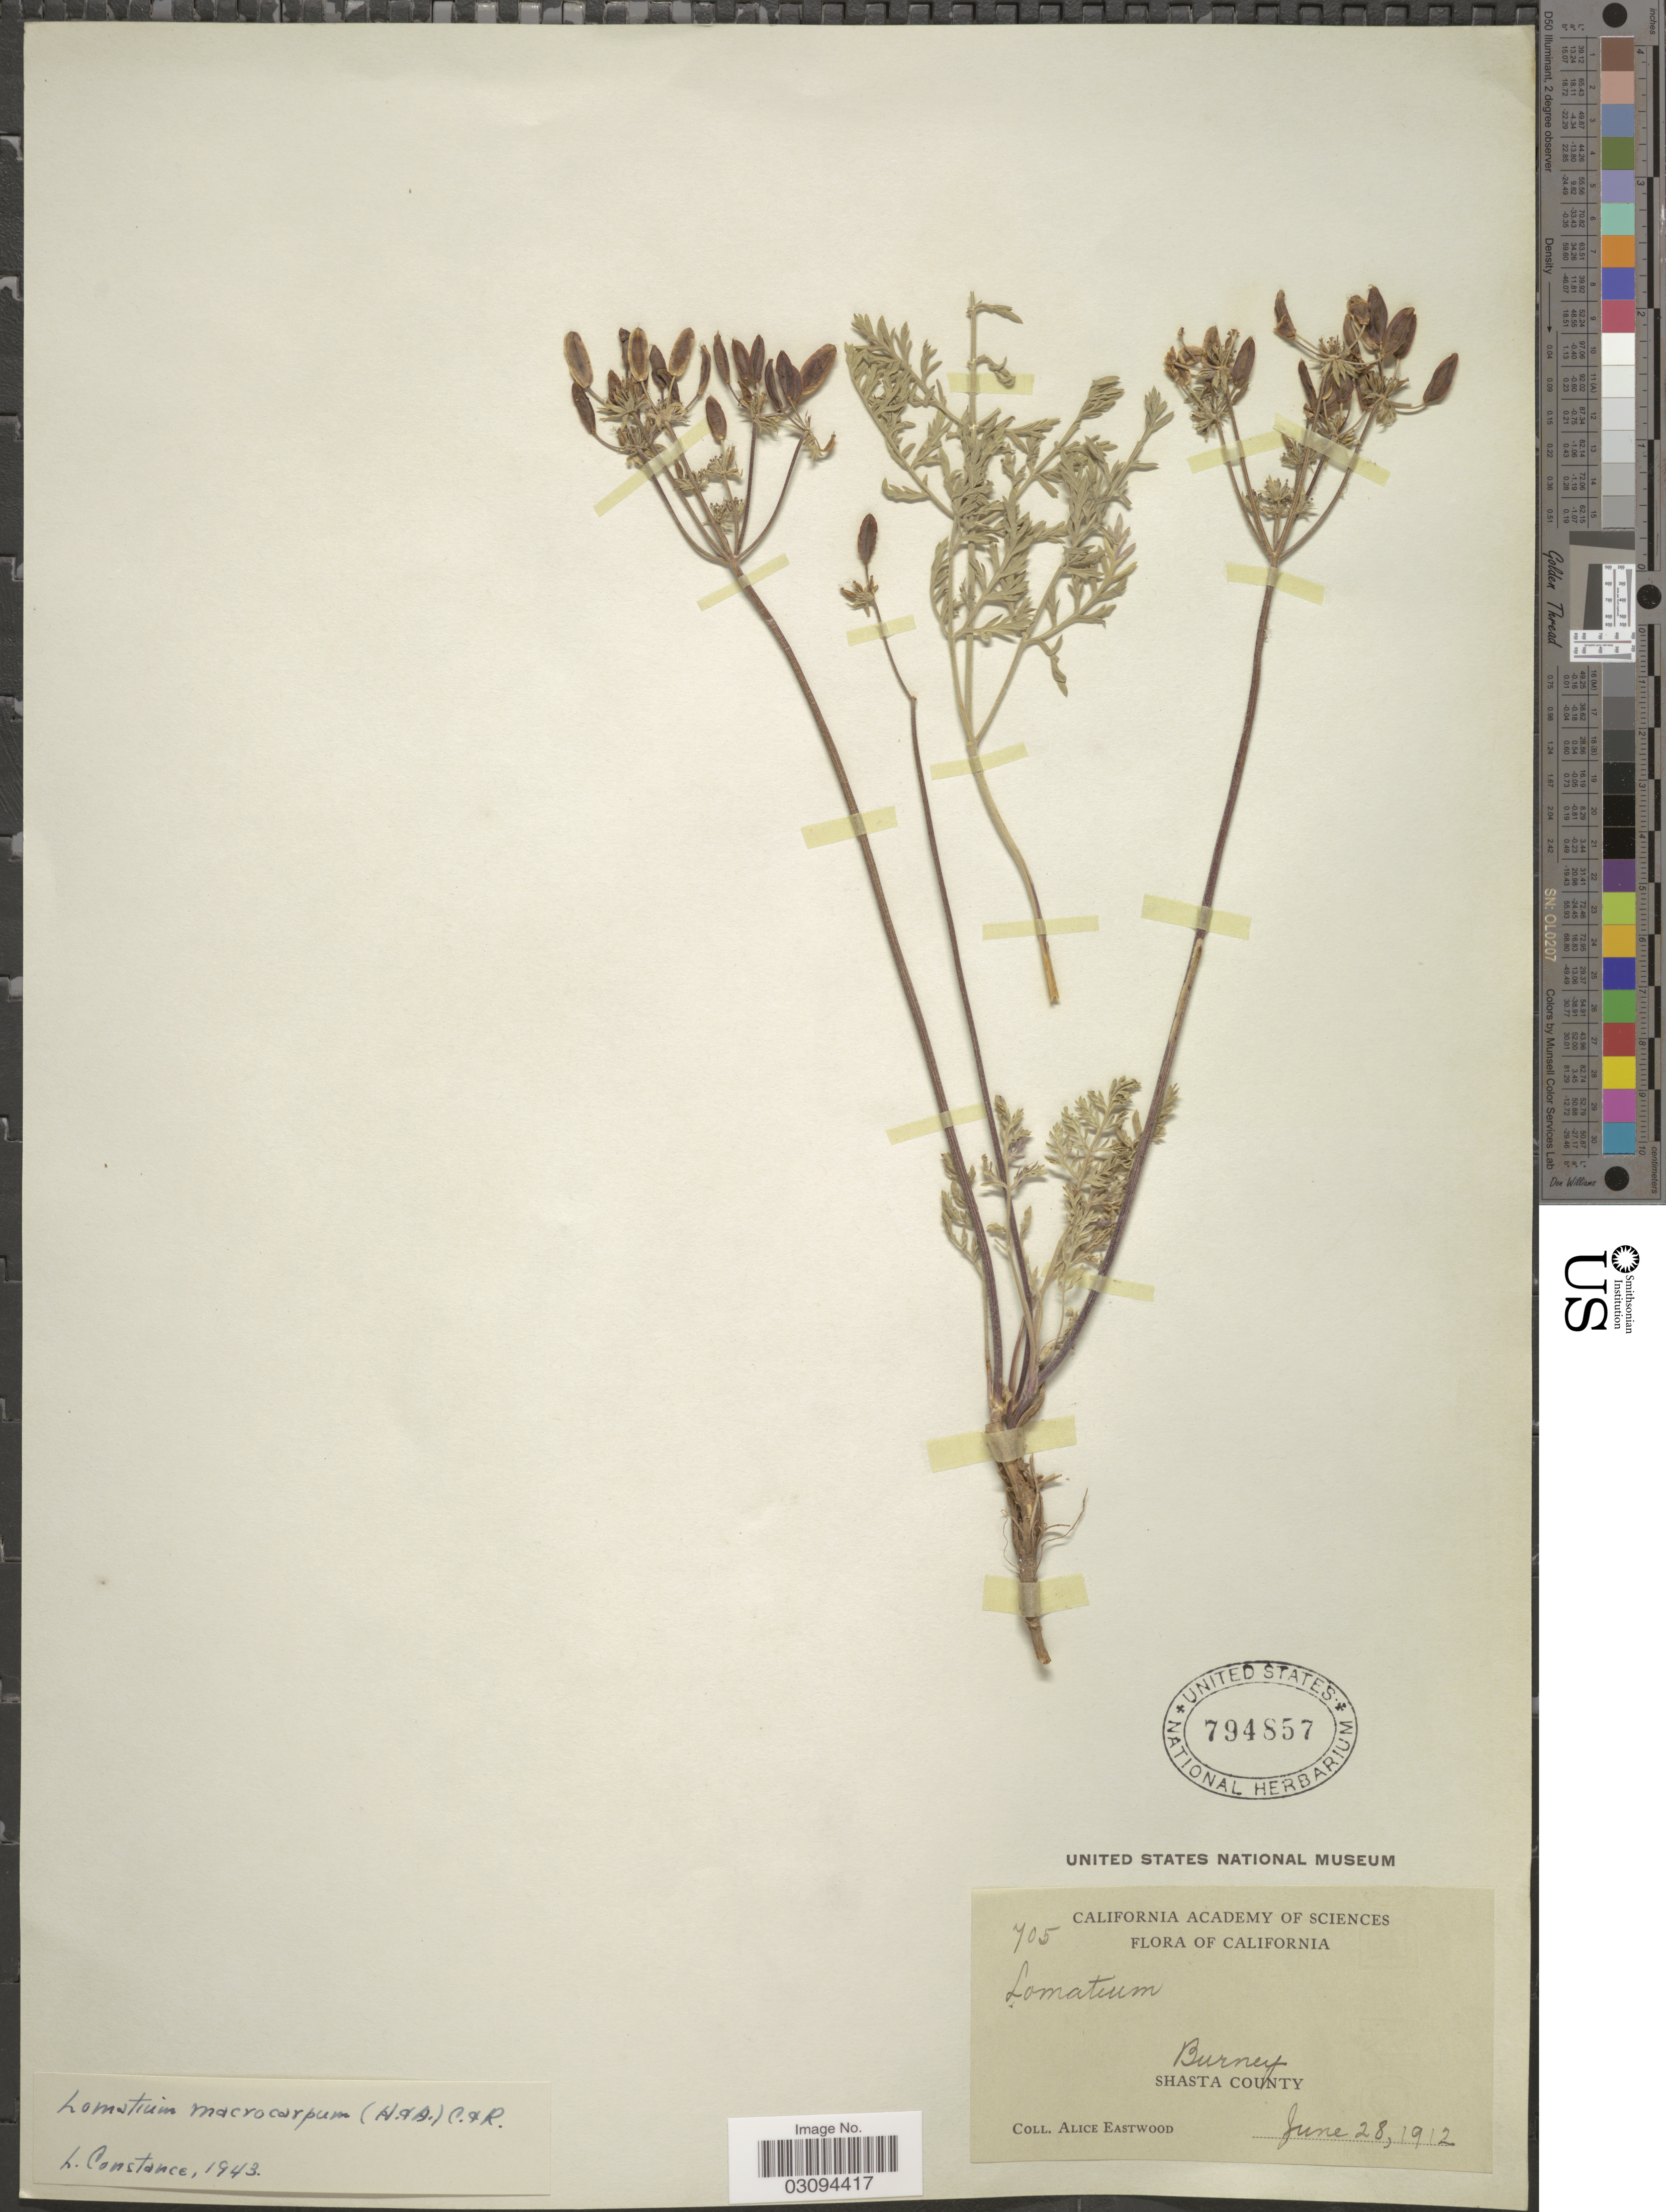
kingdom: Plantae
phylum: Tracheophyta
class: Magnoliopsida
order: Apiales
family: Apiaceae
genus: Lomatium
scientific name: Lomatium macrocarpum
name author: (Hook. et al.) J.M. Coult. & Rose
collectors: A. Eastwood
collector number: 705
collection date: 1912-06-28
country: United States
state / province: California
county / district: Shasta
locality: Burney. Shasta County.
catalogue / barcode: US 794857